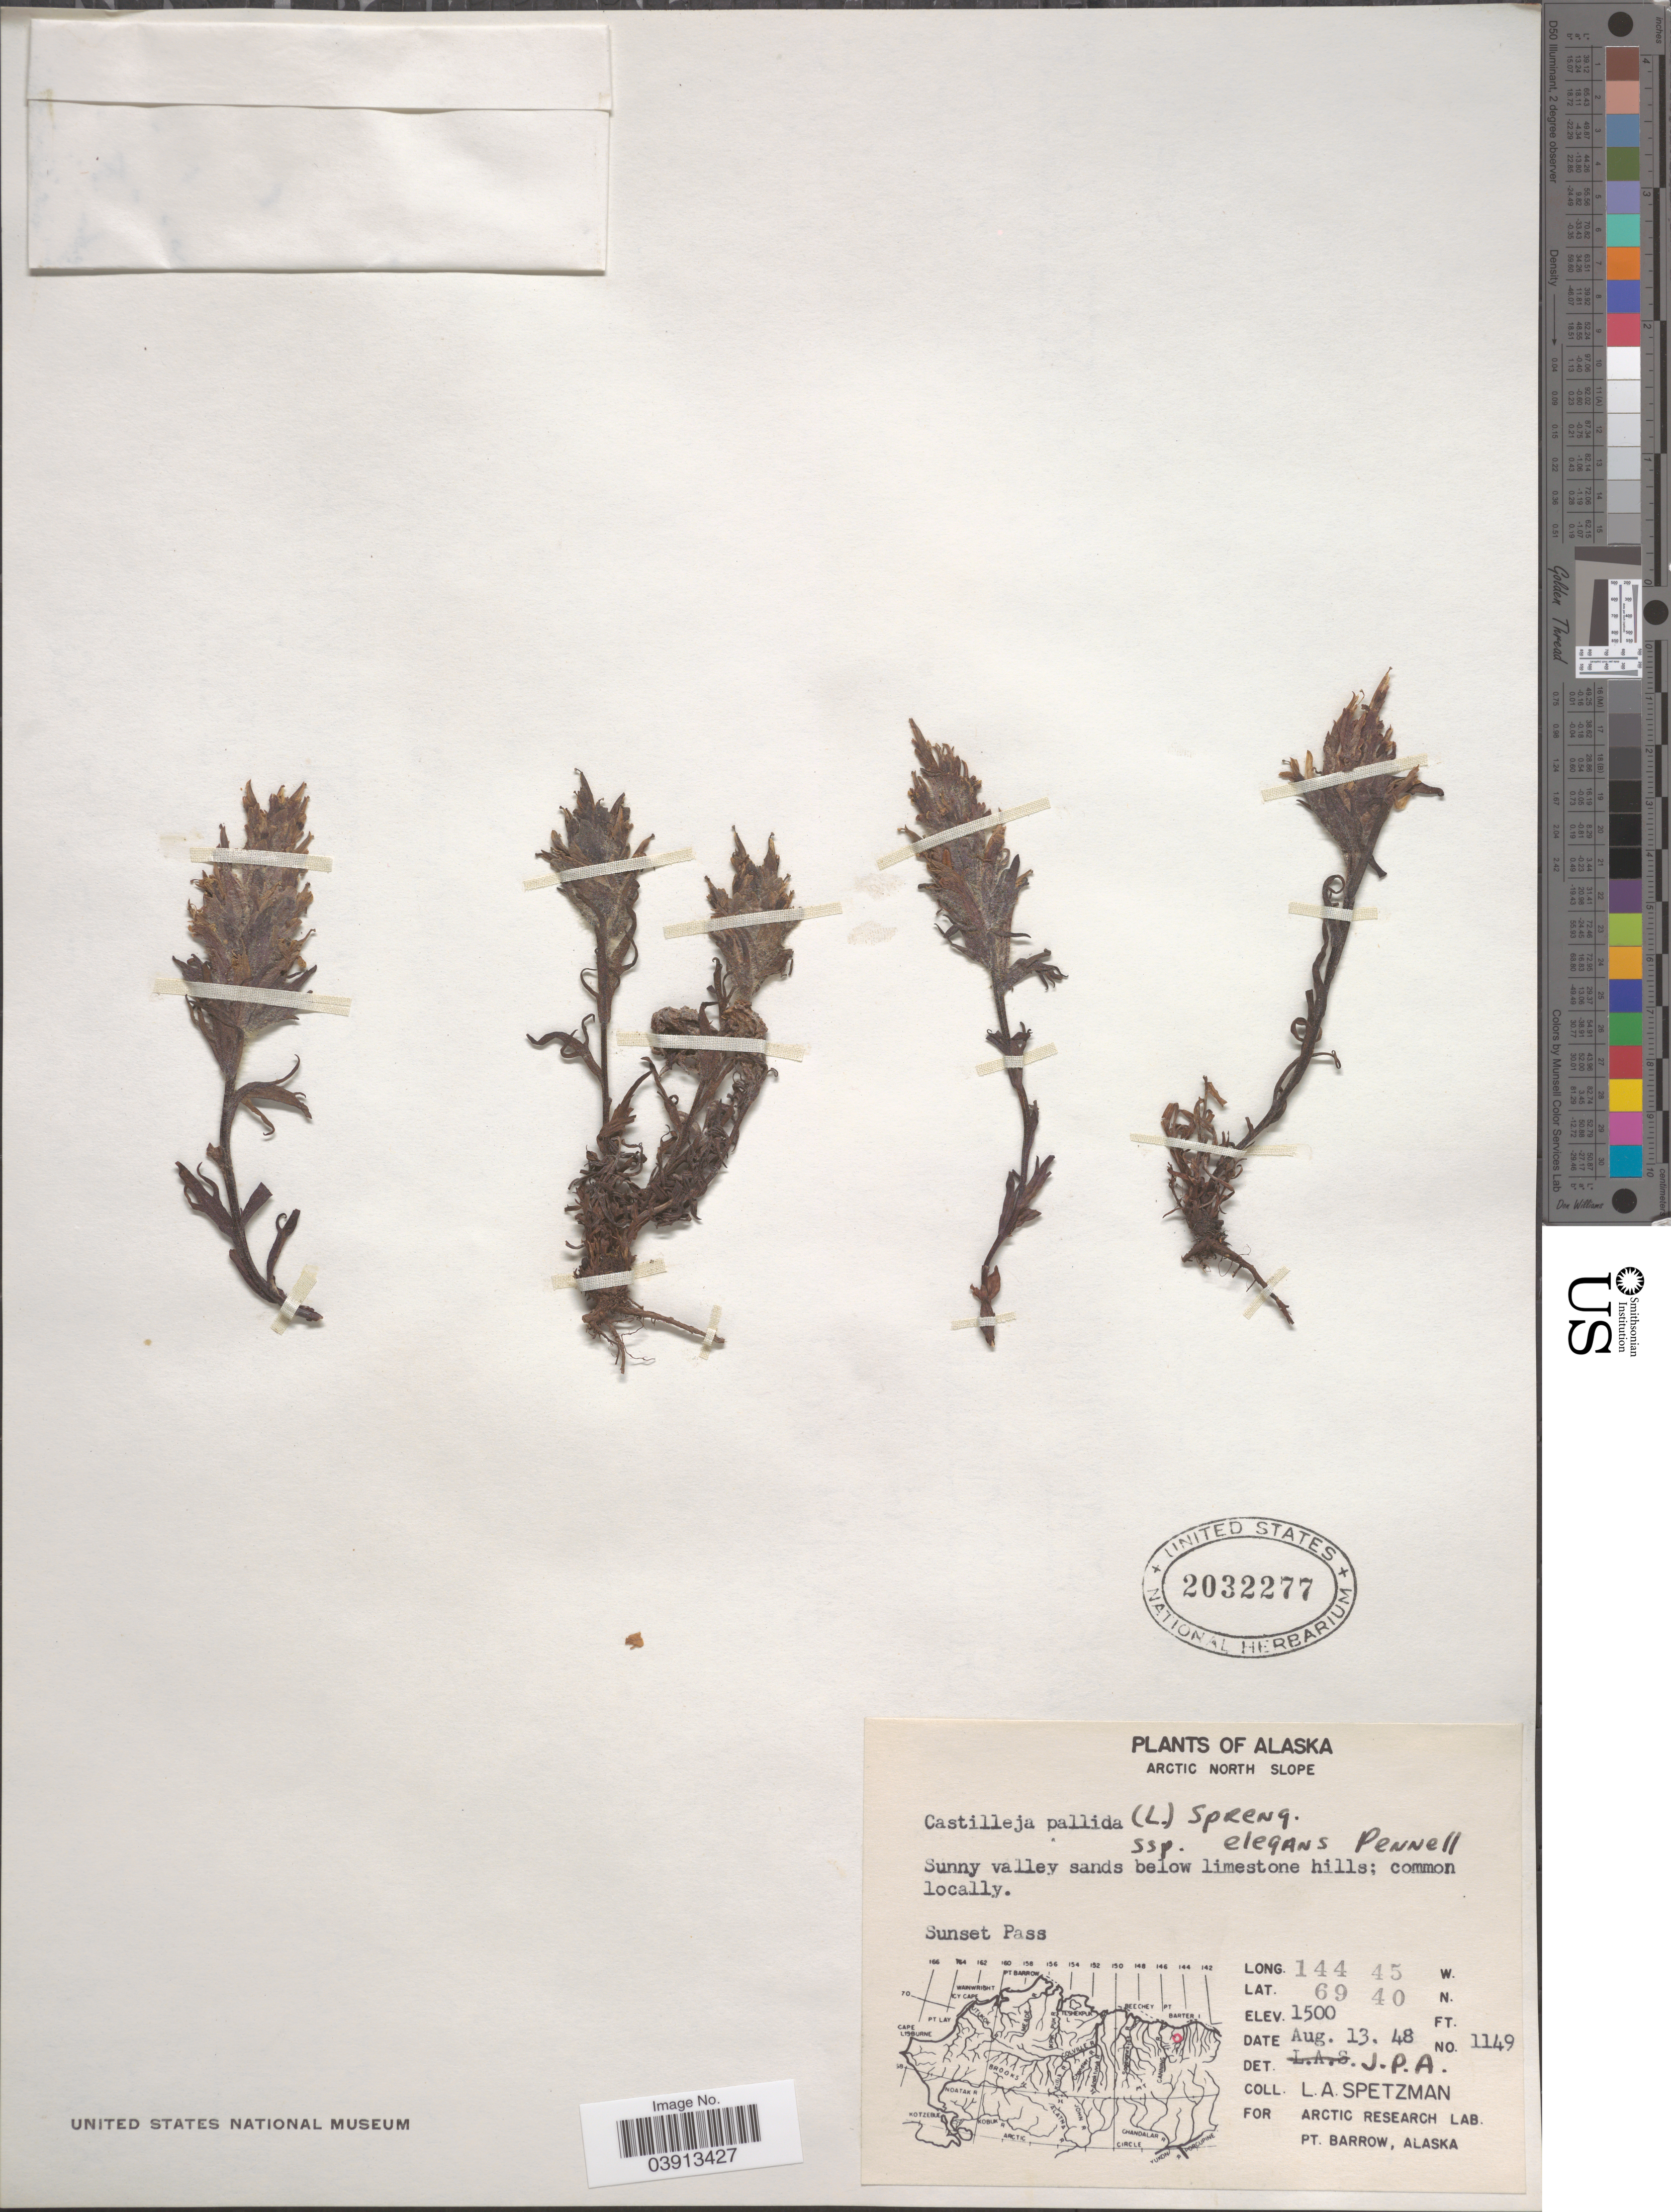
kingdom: Plantae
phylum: Tracheophyta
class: Magnoliopsida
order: Lamiales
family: Orobanchaceae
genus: Castilleja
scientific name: Castilleja pallida var. elegans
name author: (Malte) Pennell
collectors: L. Spetzman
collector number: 1149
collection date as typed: Transcribed d/m/y: 13/8/48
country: United States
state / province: Alaska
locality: Arctic North Slope. Sunset Pass.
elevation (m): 457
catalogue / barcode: US 2032277